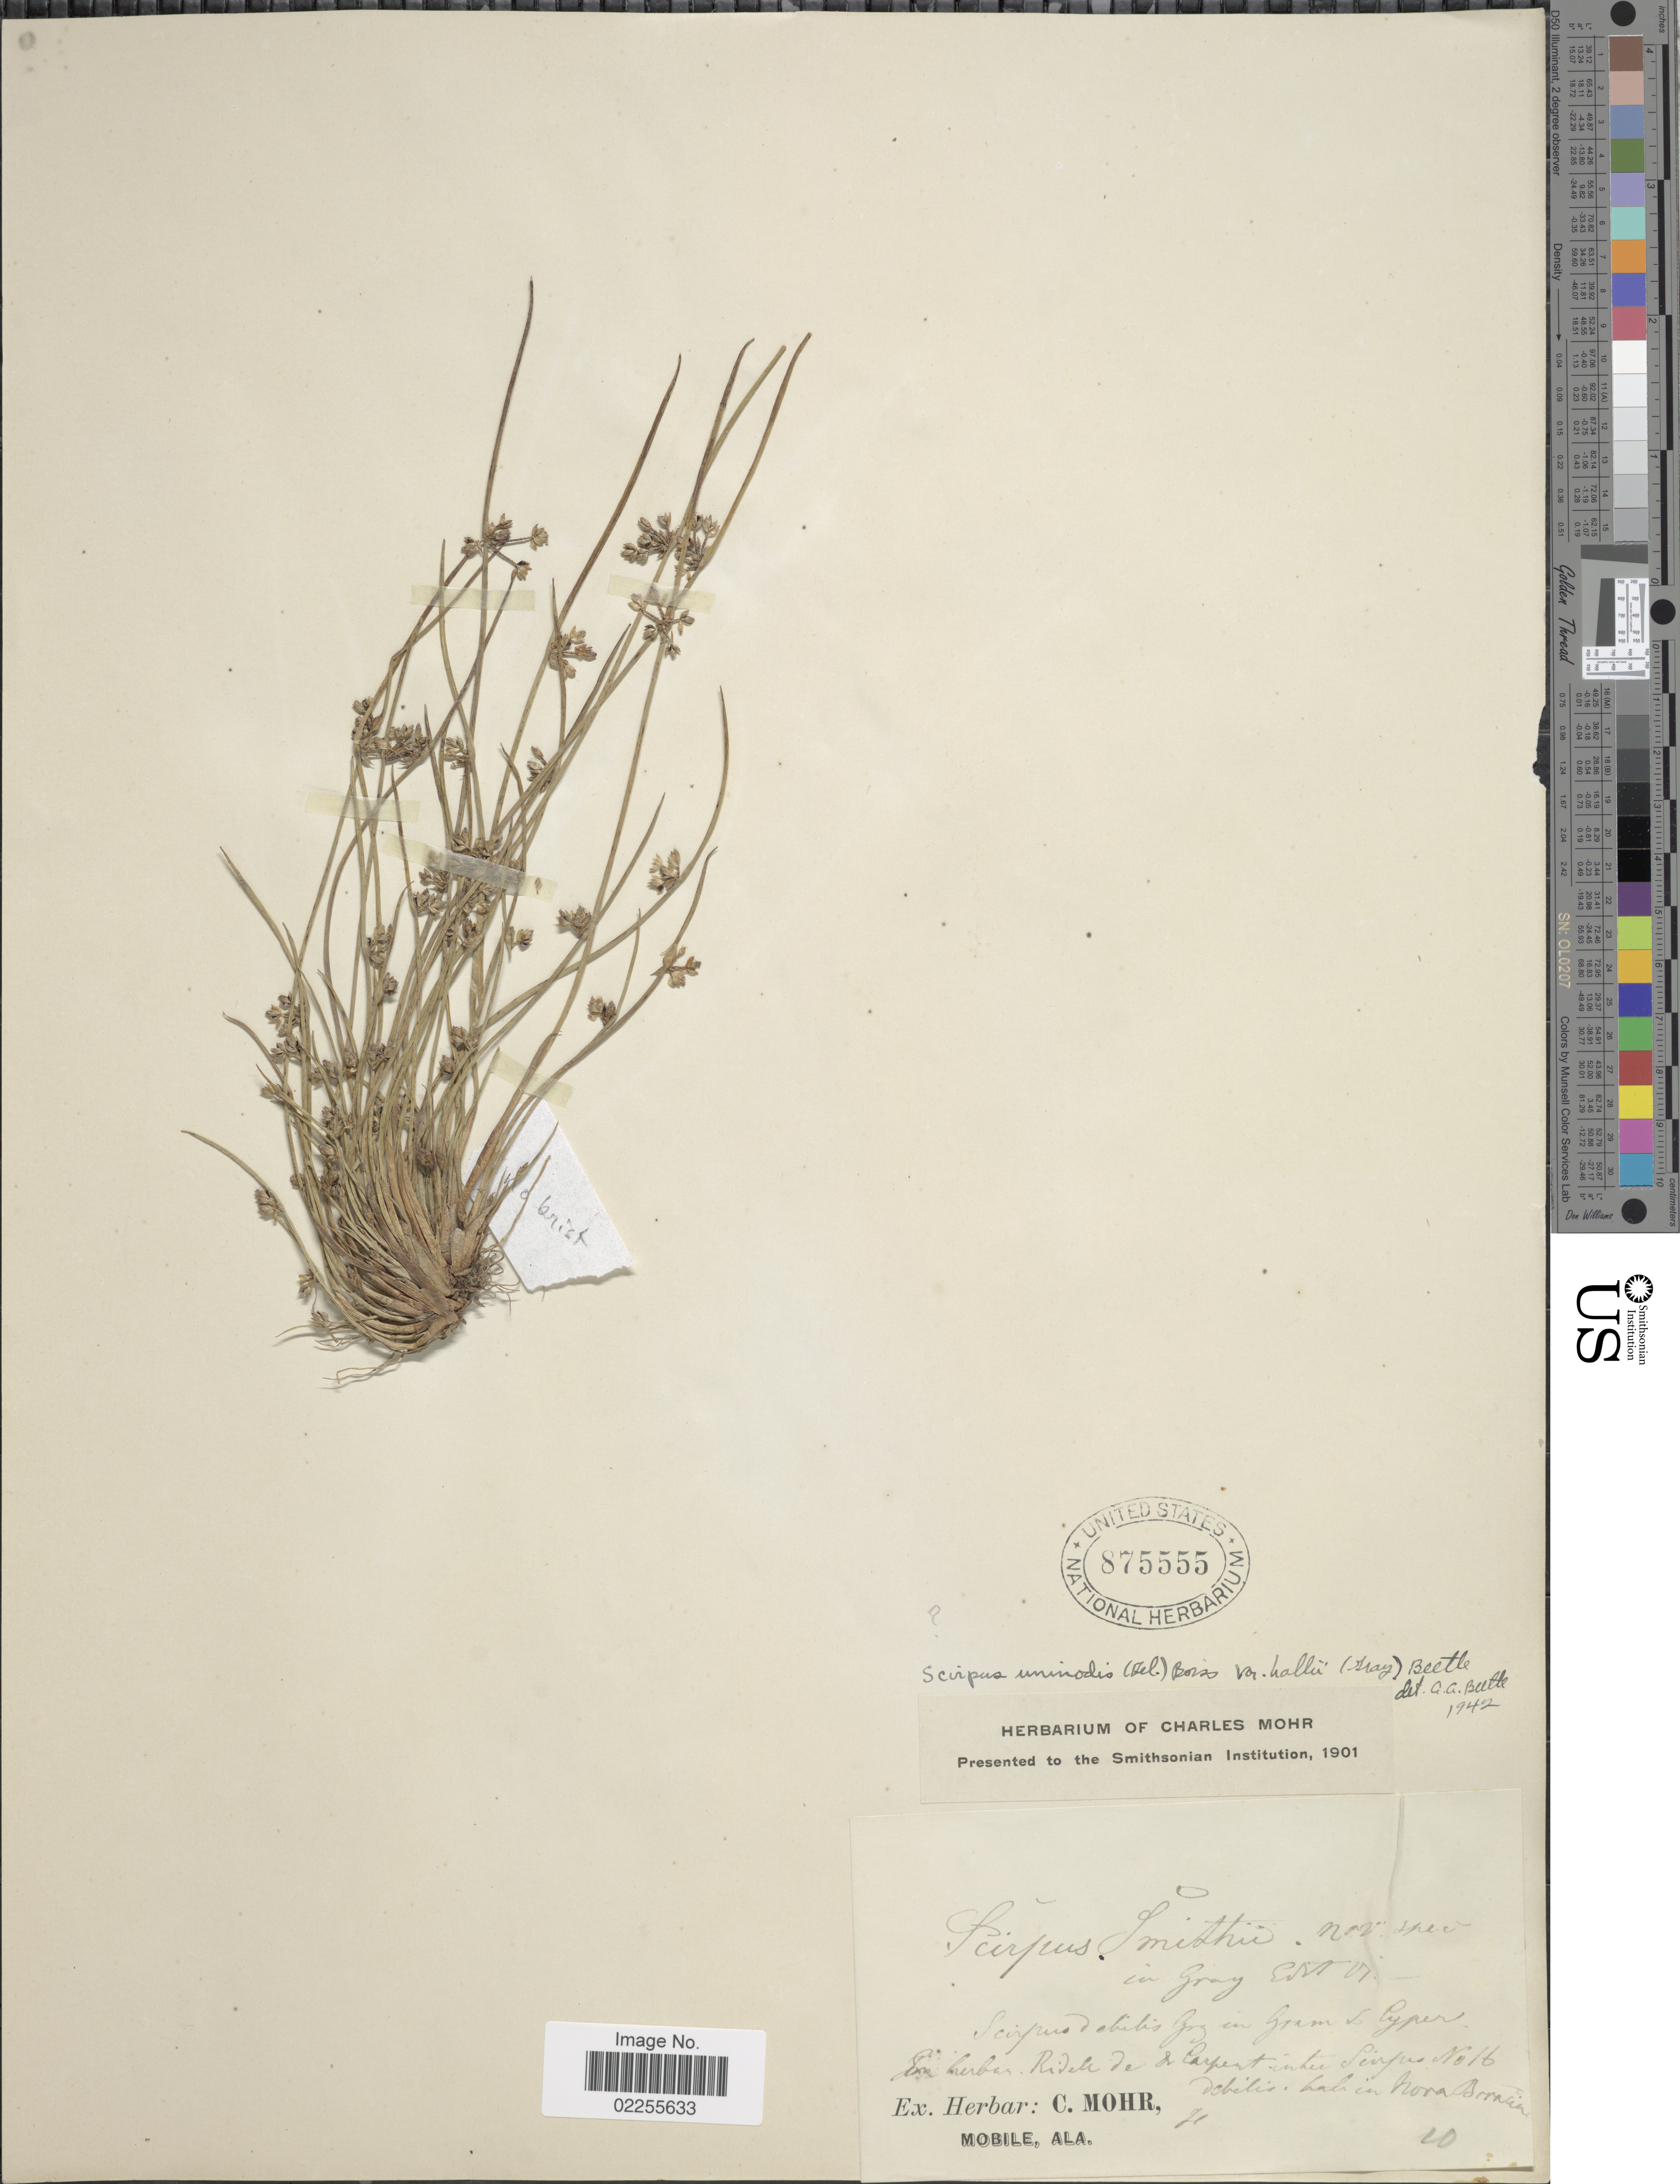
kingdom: Plantae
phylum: Tracheophyta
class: Liliopsida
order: Poales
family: Cyperaceae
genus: Schoenoplectus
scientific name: Schoenoplectus smithii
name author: (A. Gray) Soják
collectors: ex herb. C. Mohr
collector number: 16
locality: Carpent. inter Scirpus declivis lali in Nova Boraciea [interpreted]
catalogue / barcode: US 875555